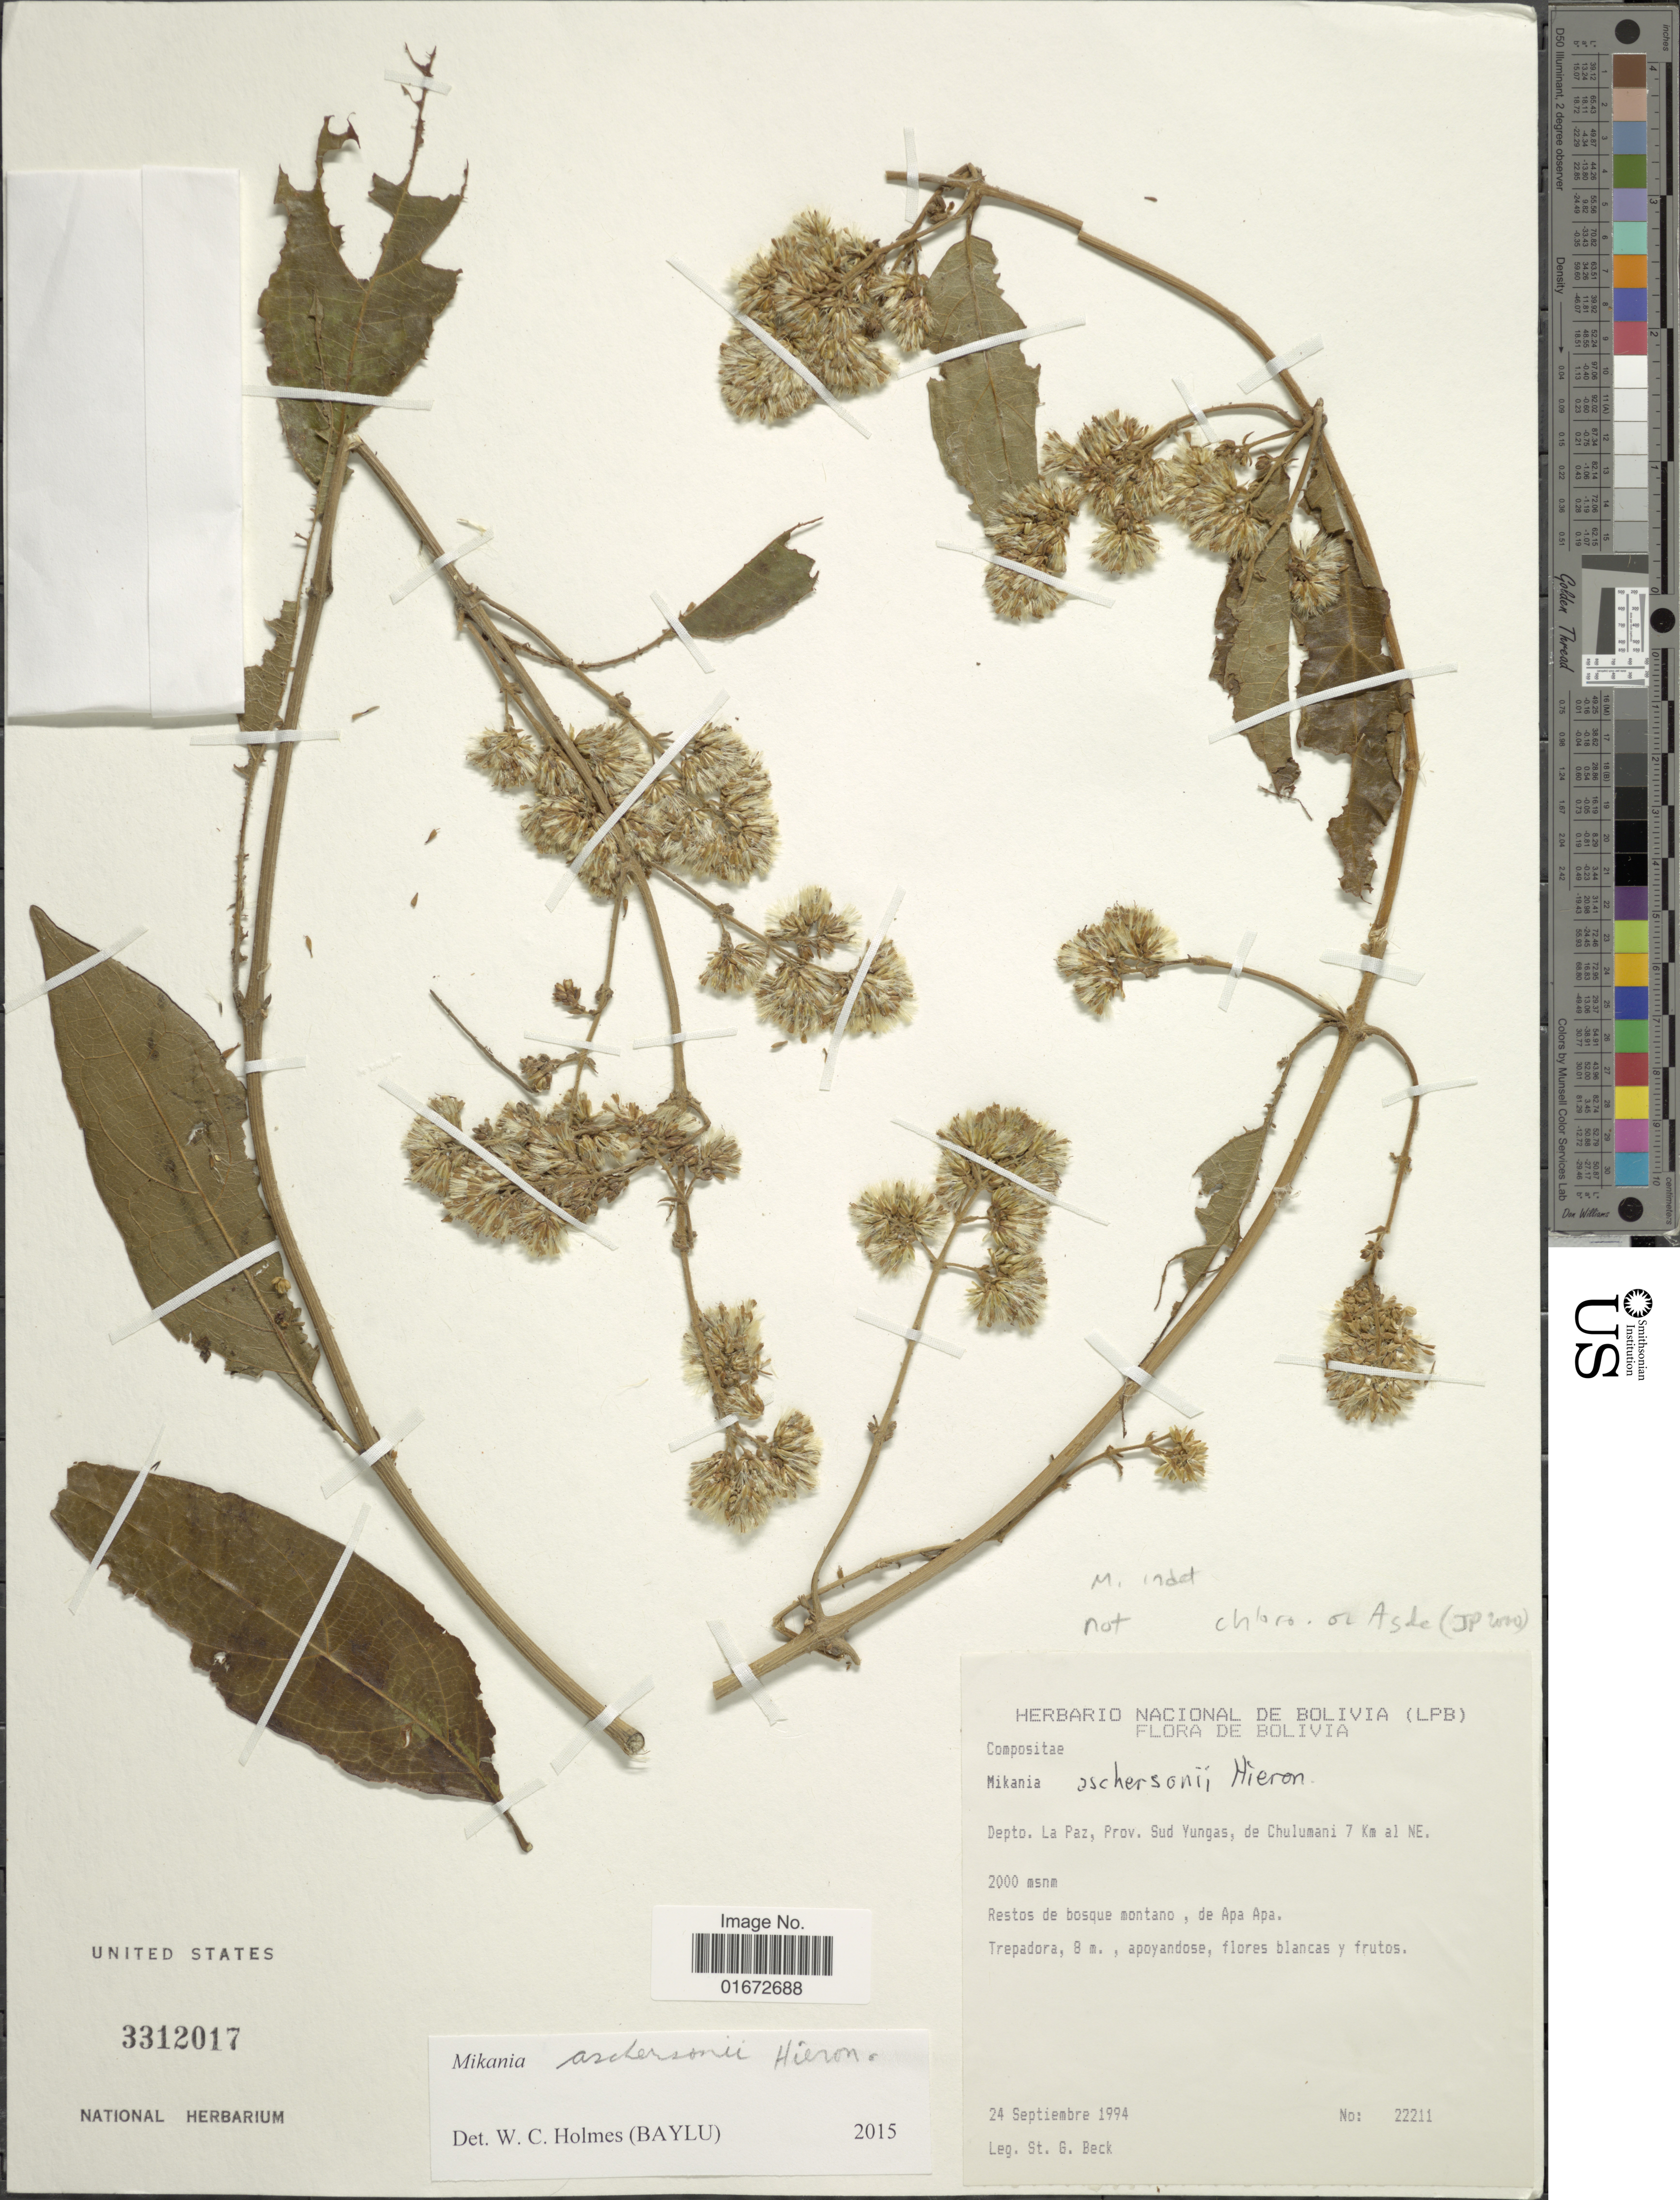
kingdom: Plantae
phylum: Tracheophyta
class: Magnoliopsida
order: Asterales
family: Asteraceae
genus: Mikania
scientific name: Mikania aschersonii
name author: Hieron.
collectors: S. G. Beck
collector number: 22211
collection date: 1994-09-24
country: Bolivia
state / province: La Paz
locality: Depto. La Paz, Prov. Sud Yungas, de Chulumani 7 Km al NE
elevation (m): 2000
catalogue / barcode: US 3312017